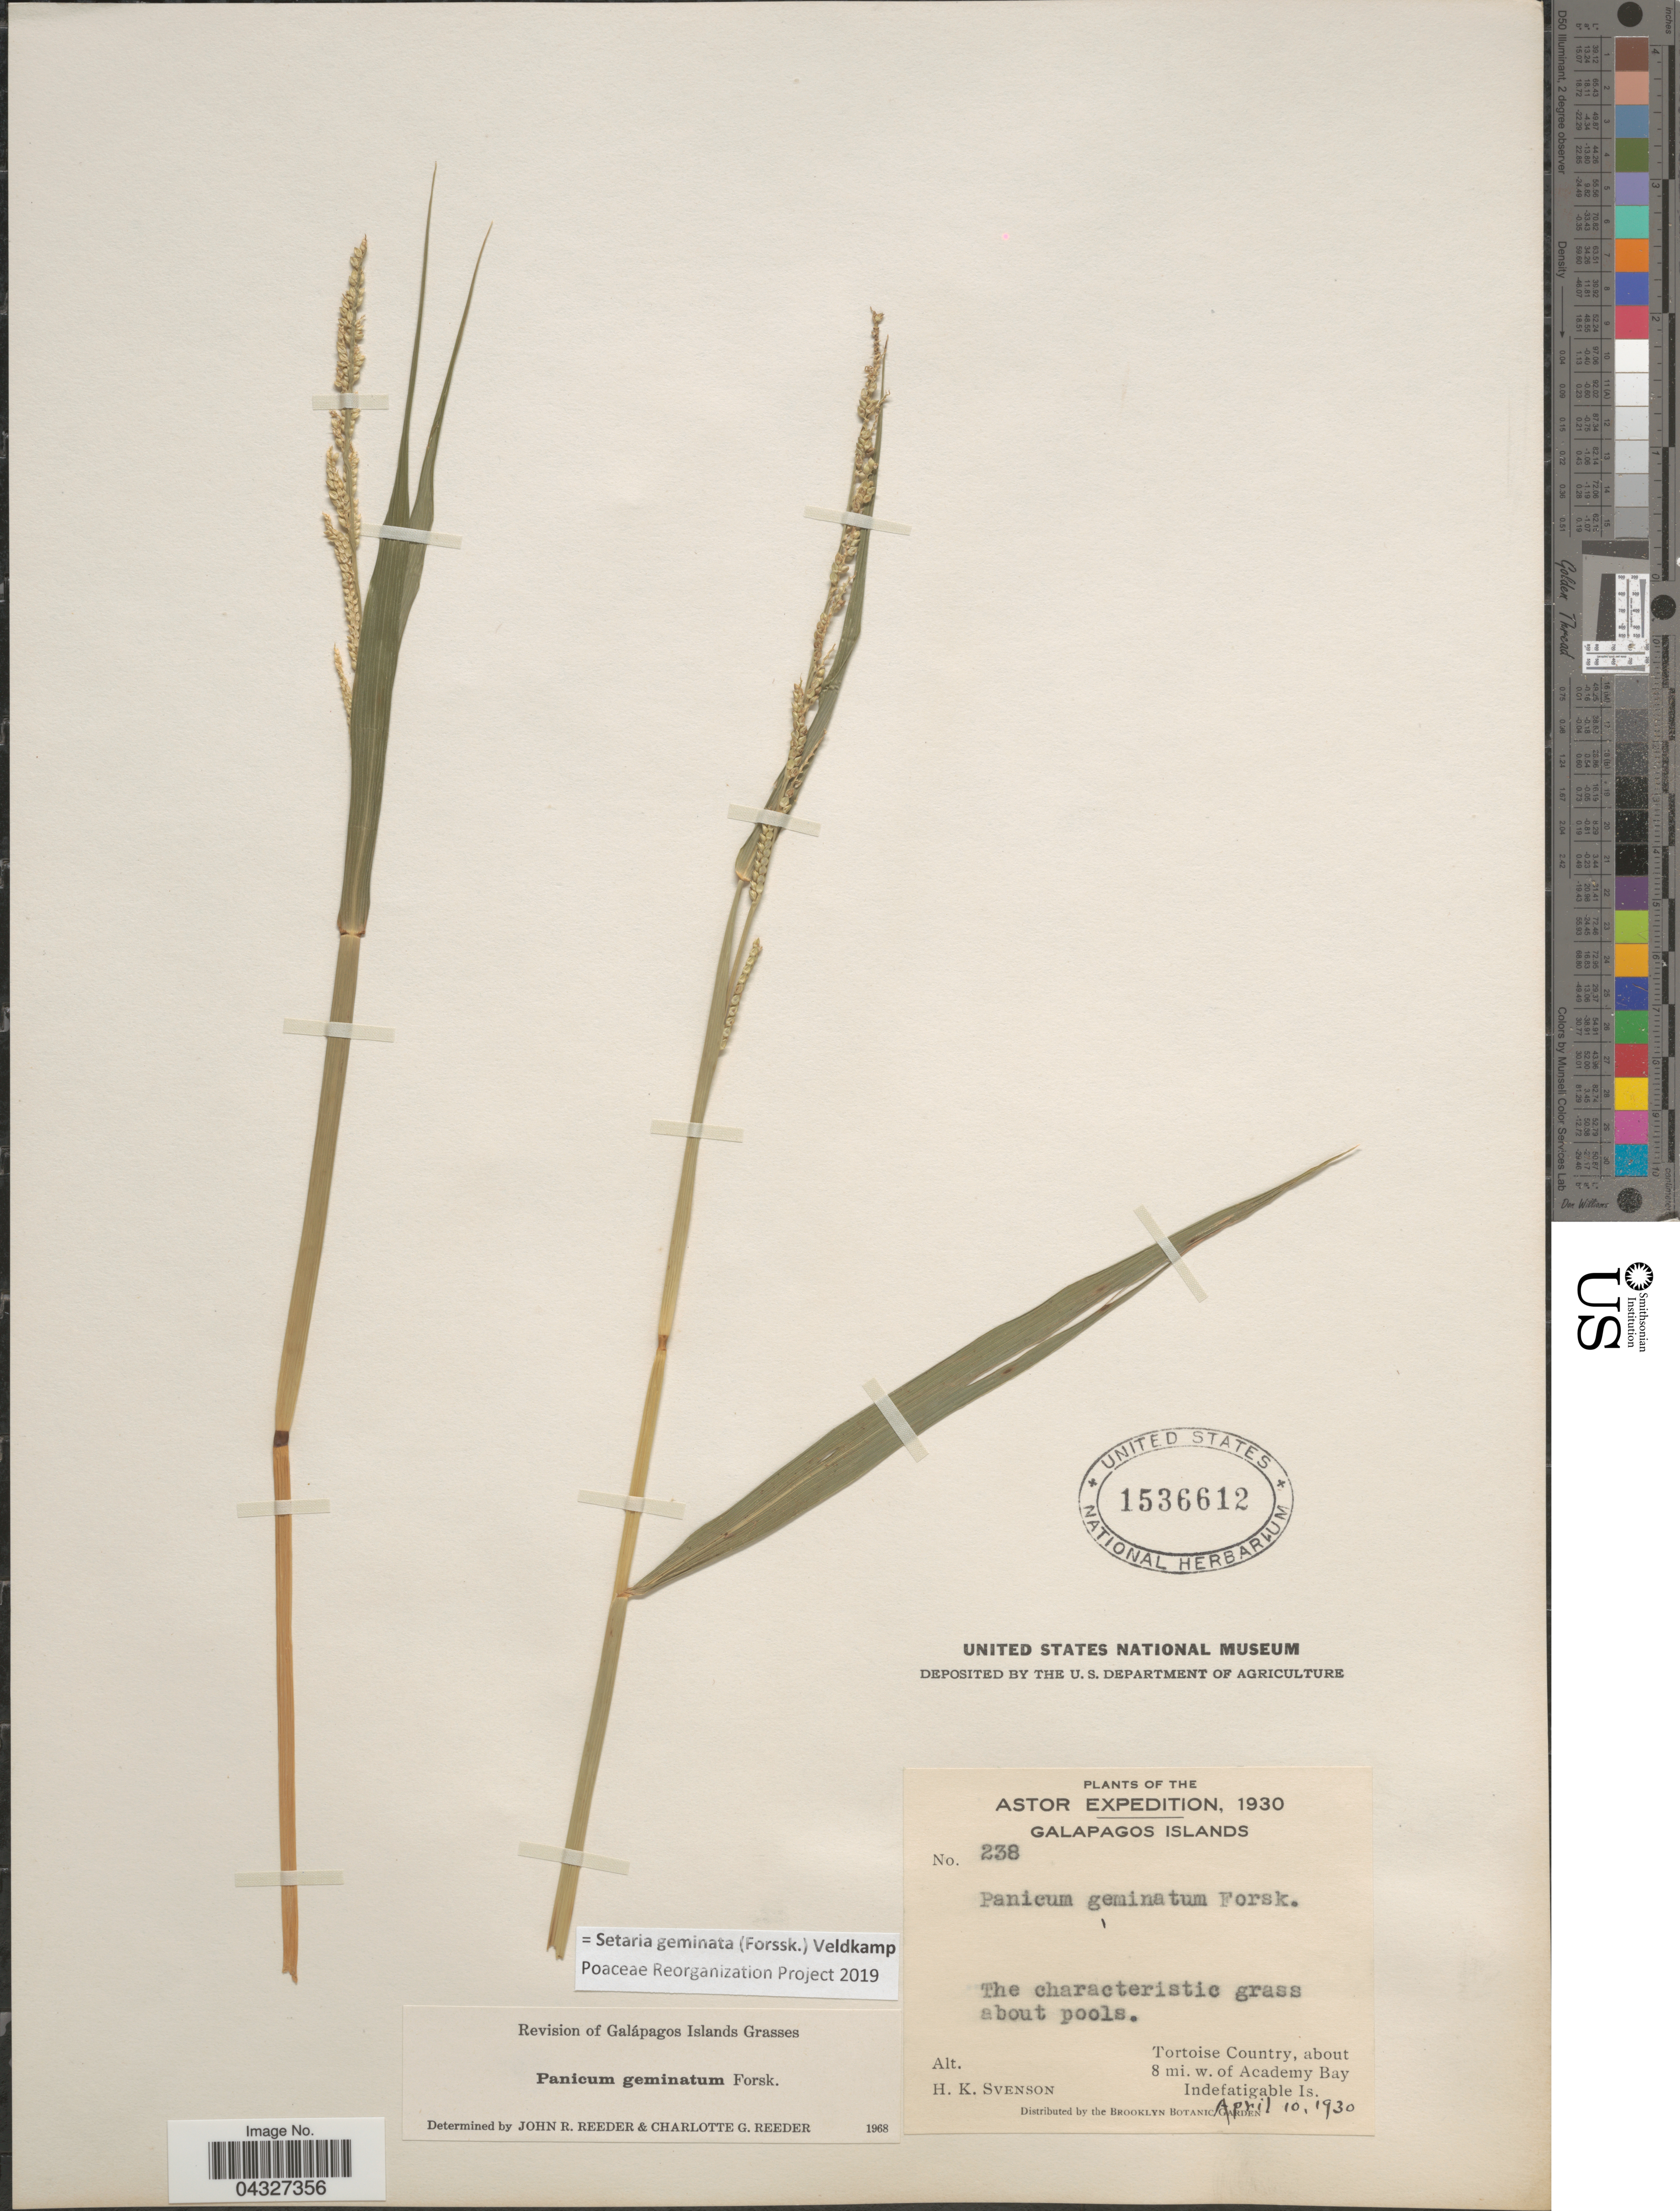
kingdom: Plantae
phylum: Tracheophyta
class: Liliopsida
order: Poales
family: Poaceae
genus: Setaria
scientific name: Setaria geminata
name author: (Forssk.) Veldkamp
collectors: H. K. Svenson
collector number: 238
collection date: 1930-04-10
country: Ecuador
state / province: Colón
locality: Astor Expedition, 1930. Galapagos Islands. Tortoise County, about 8 mi. w. of Academy Bay. Indefatigable Is.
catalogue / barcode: US 1536612